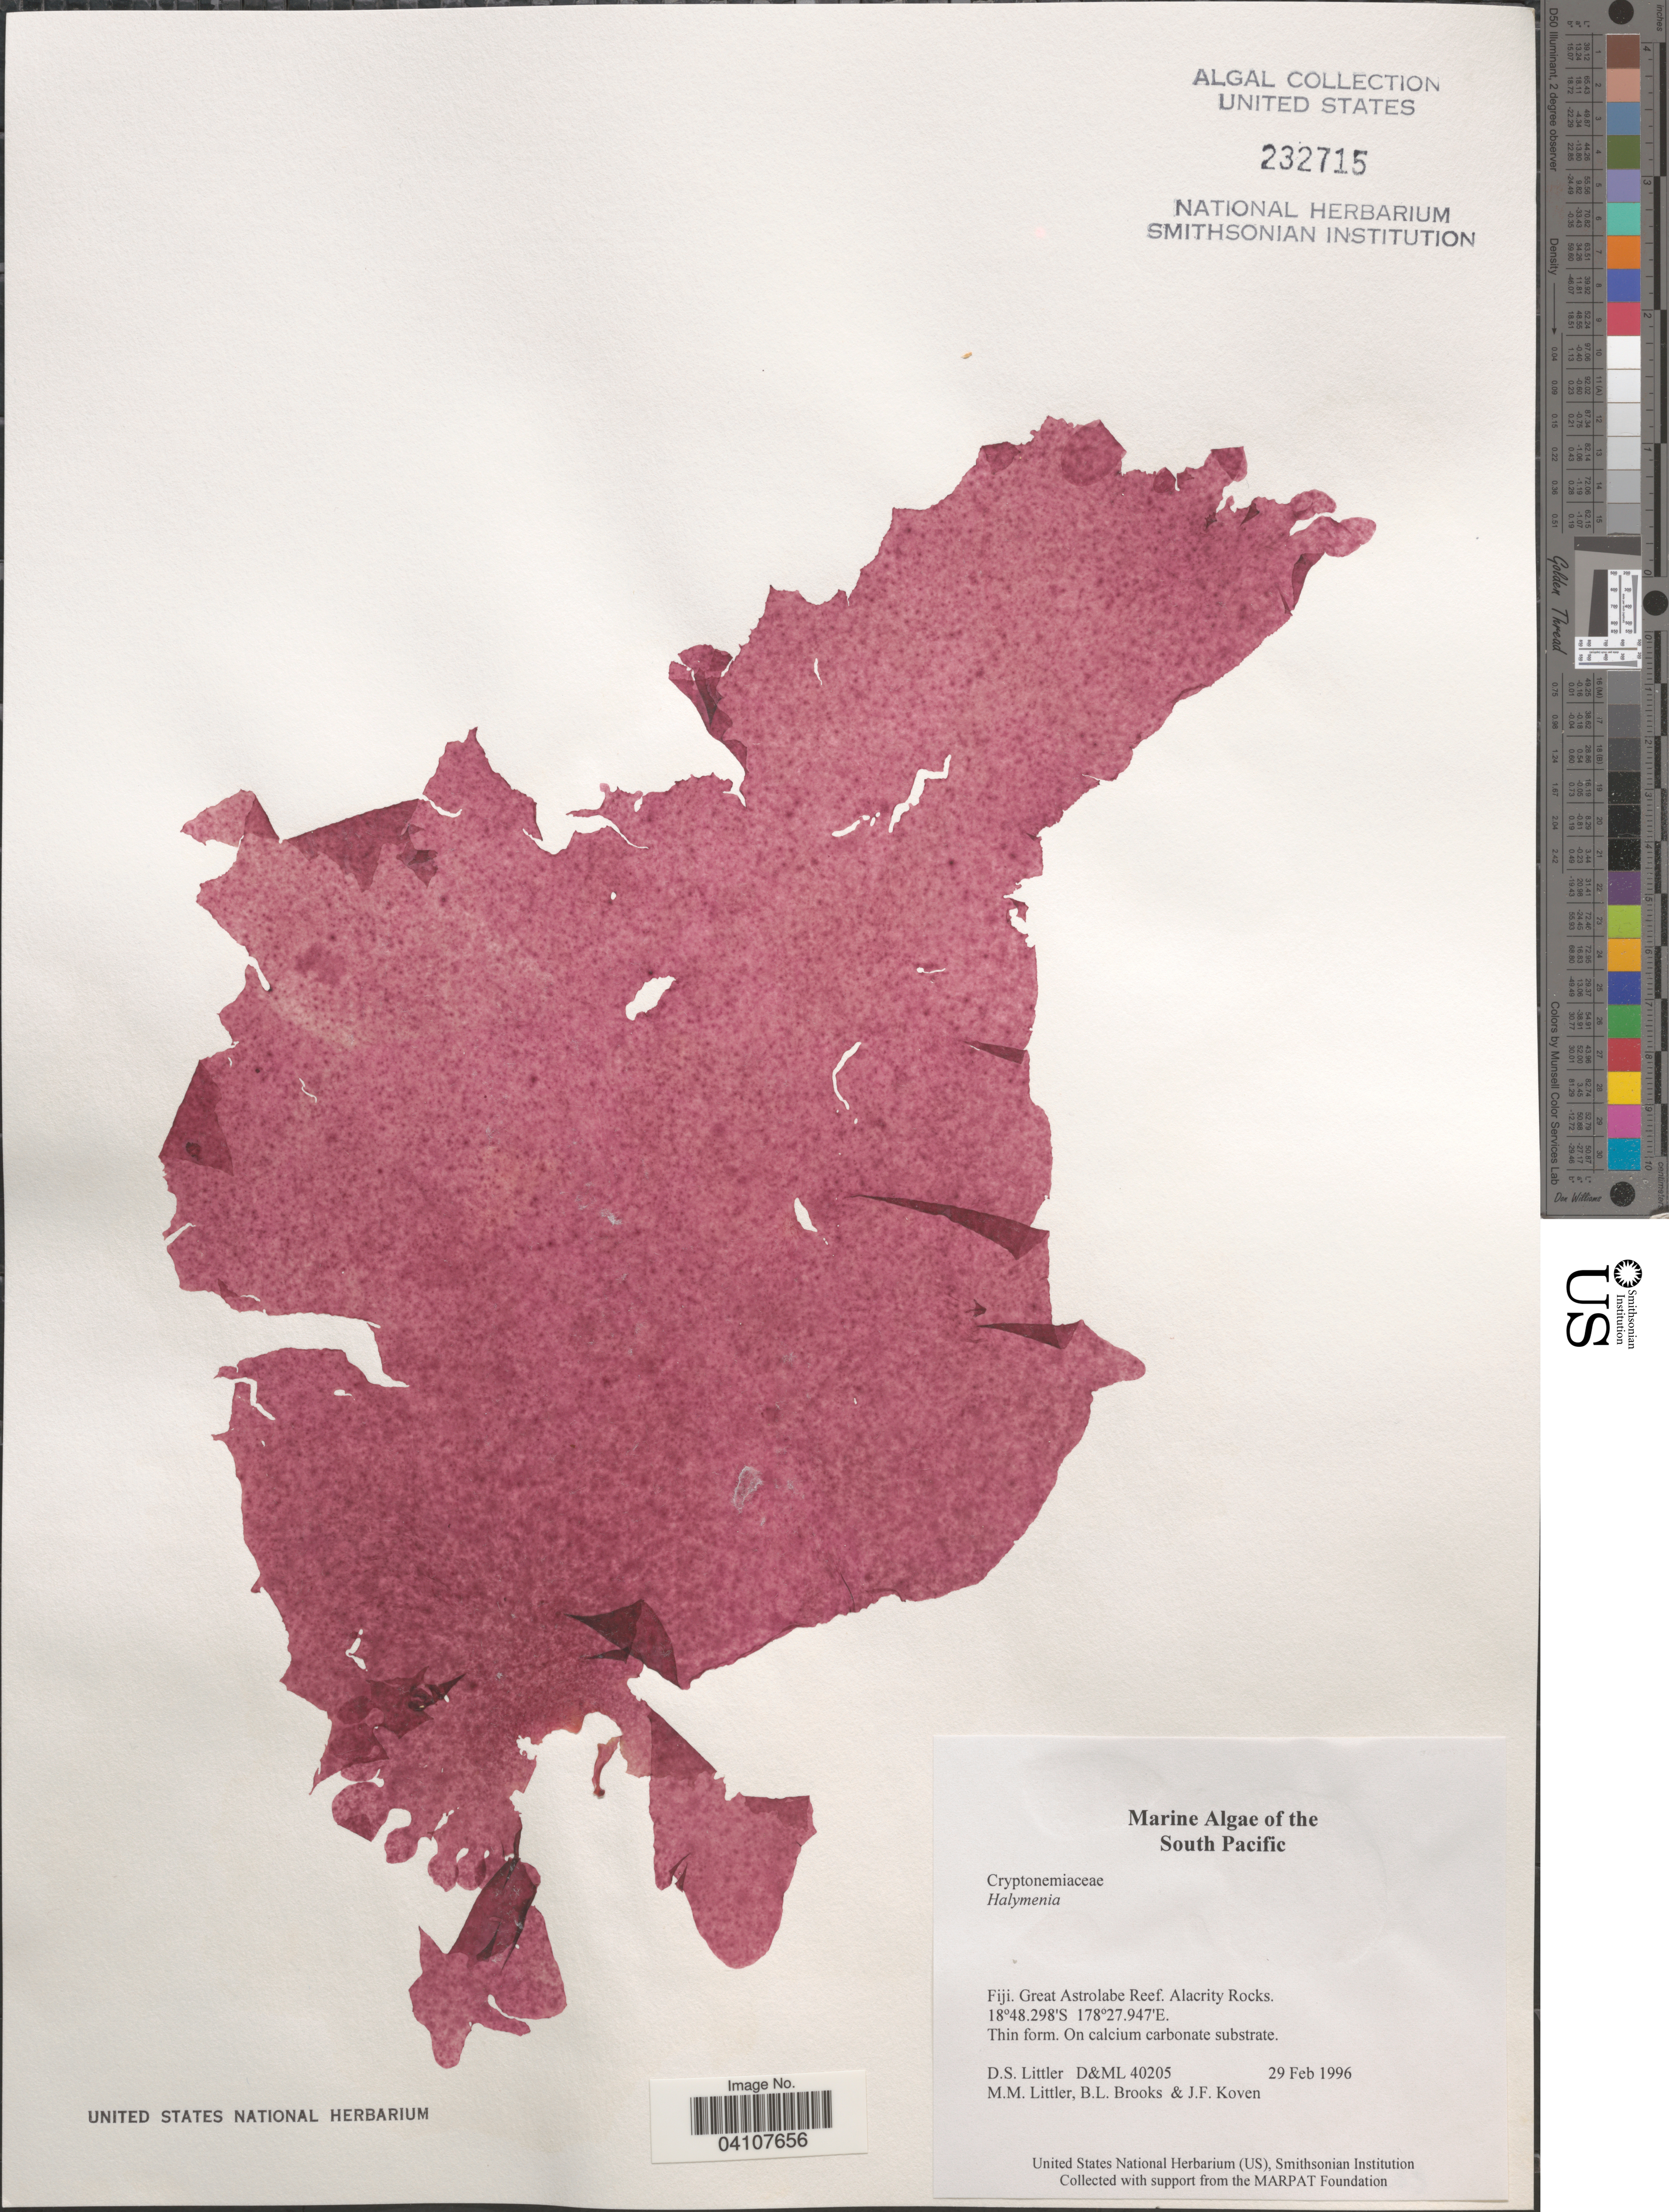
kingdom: Plantae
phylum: Rhodophyta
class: Florideophyceae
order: Halymeniales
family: Halymeniaceae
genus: Halymenia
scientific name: Halymenia sp.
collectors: D. S. Littler, B. Brooks & J. Koven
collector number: D&ML40205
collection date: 1996-02-29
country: Fiji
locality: South Pacific. Great Astrolabe Reef. Alacrity Rocks.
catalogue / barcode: US 232715